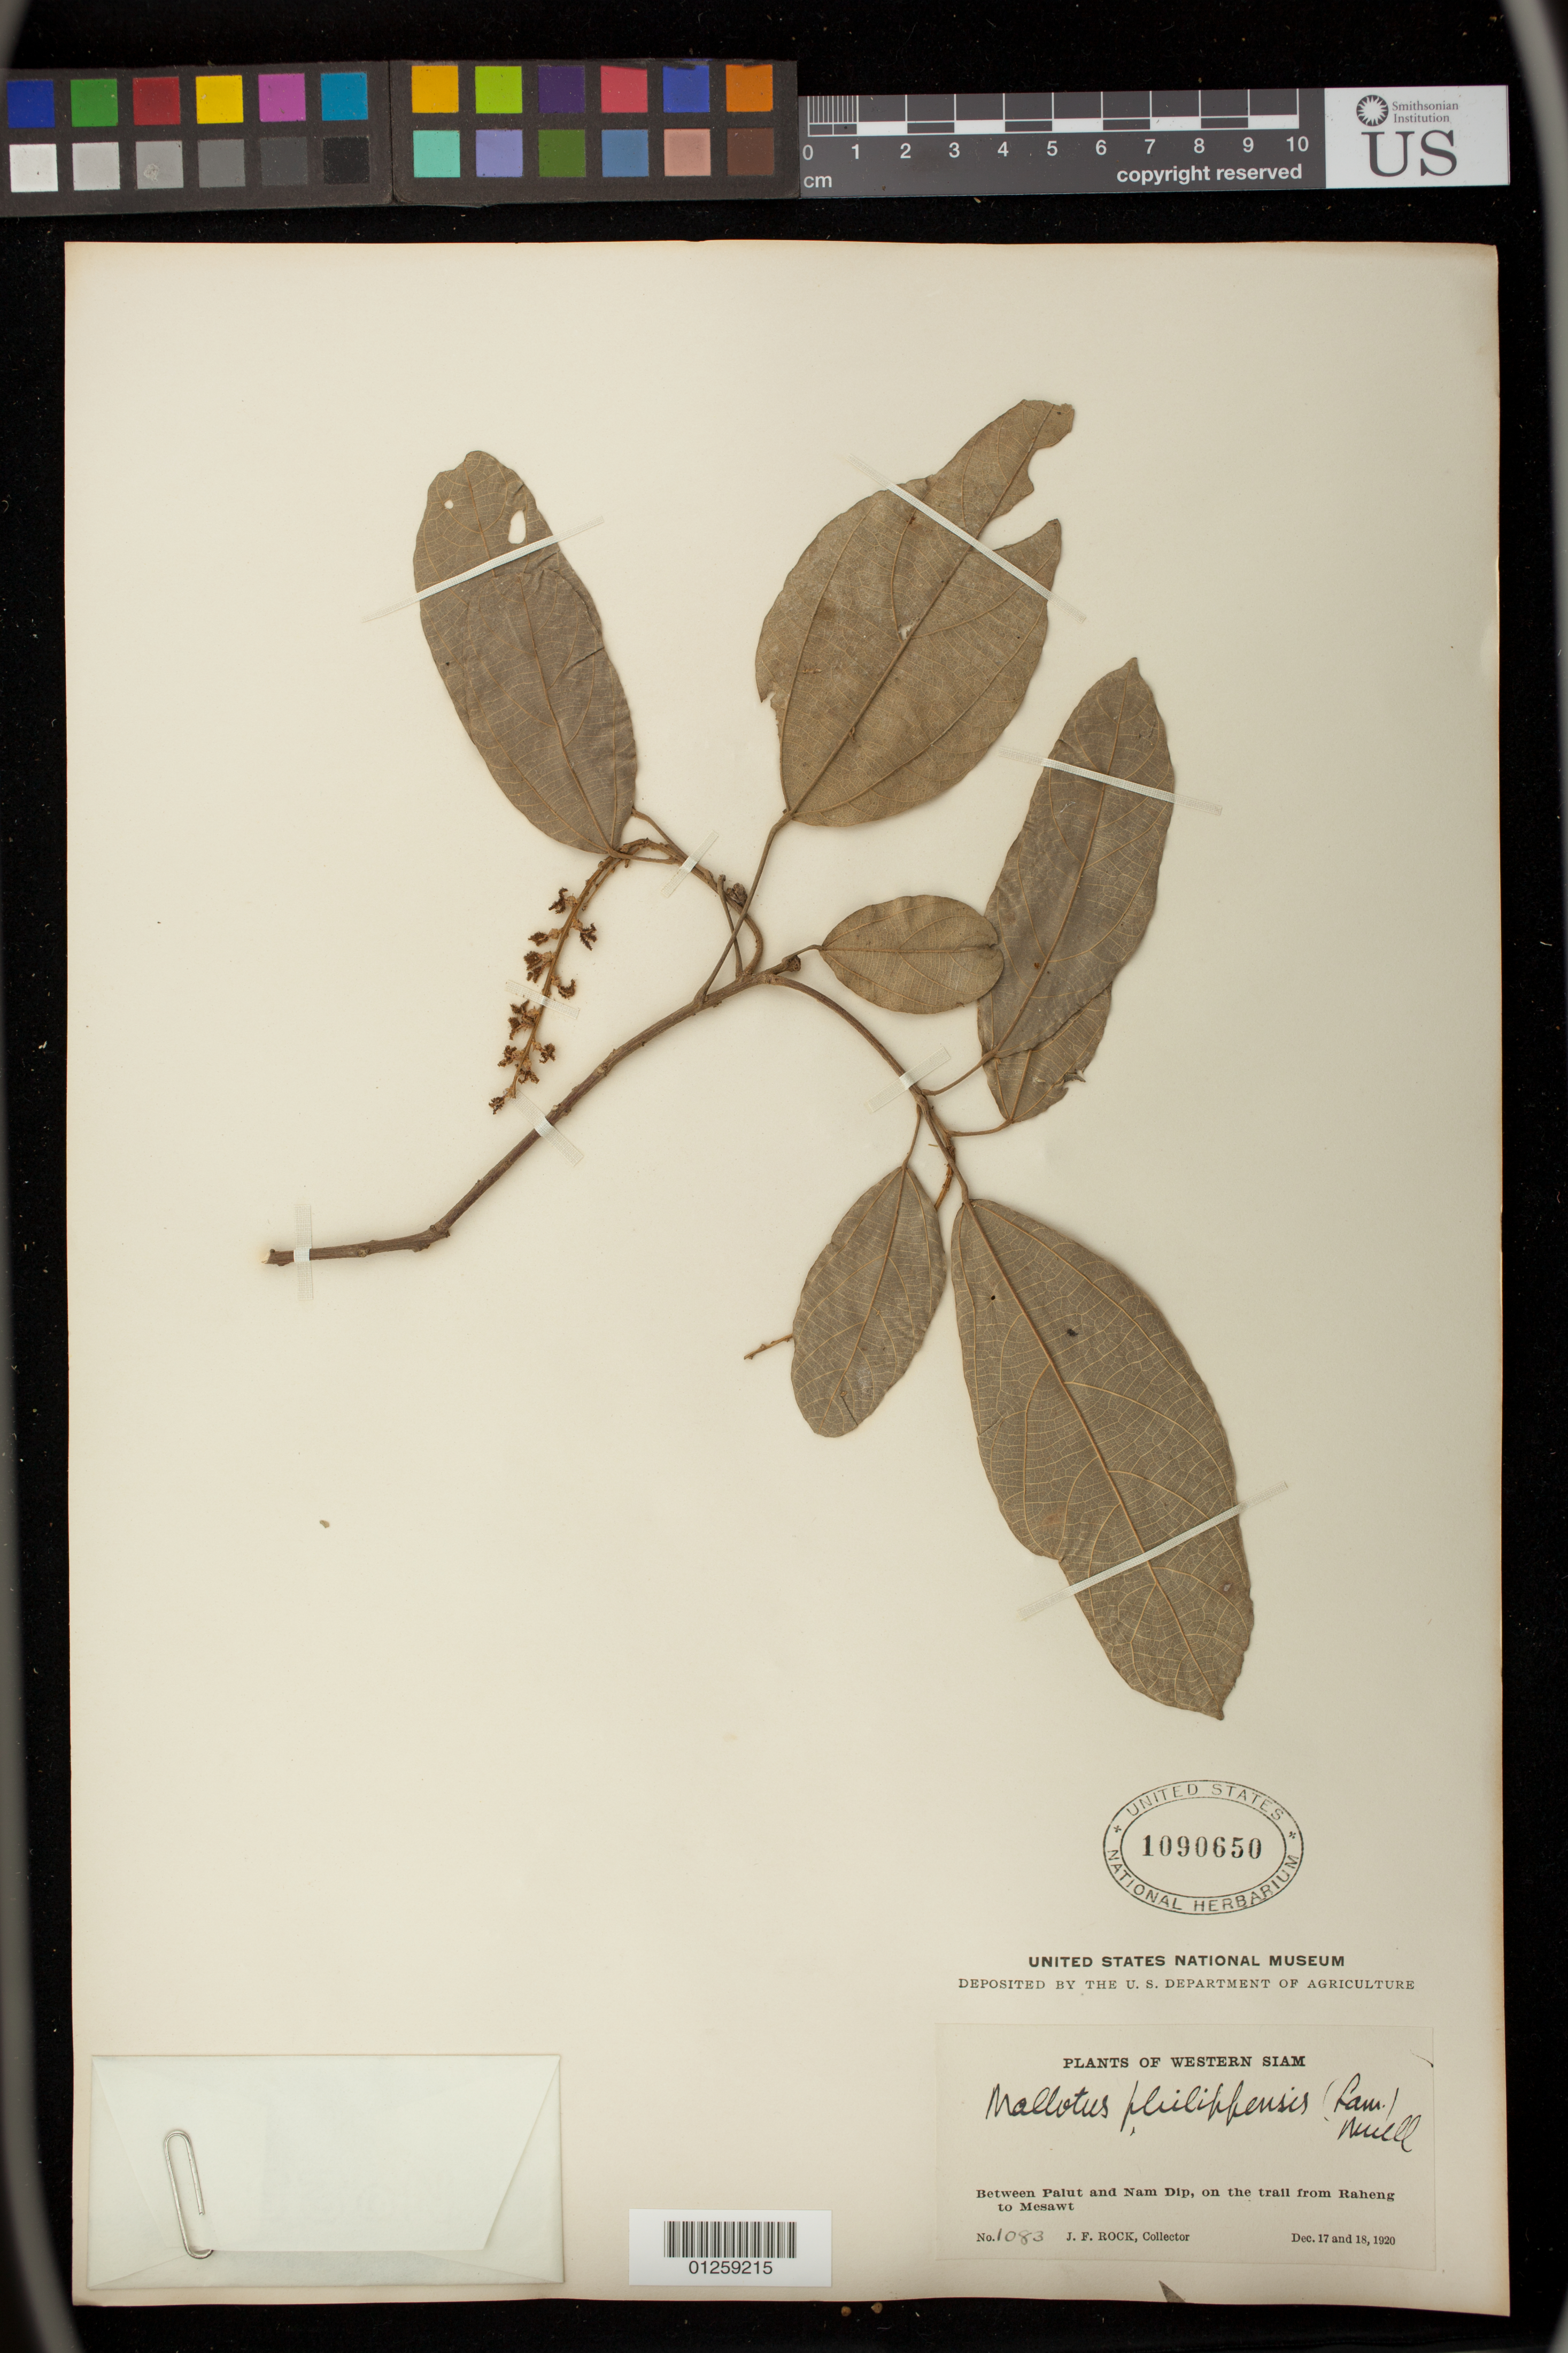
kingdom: Plantae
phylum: Tracheophyta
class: Magnoliopsida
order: Malpighiales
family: Euphorbiaceae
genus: Mallotus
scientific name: Mallotus philippensis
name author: (Lam.) Müll. Arg.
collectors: J. F. Rock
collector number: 1083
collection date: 1920-12-17/1920-12-18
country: Thailand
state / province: Tak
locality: Between Palut and Nam Dip, on the trail from Raheng to Mesawt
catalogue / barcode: US 1090650